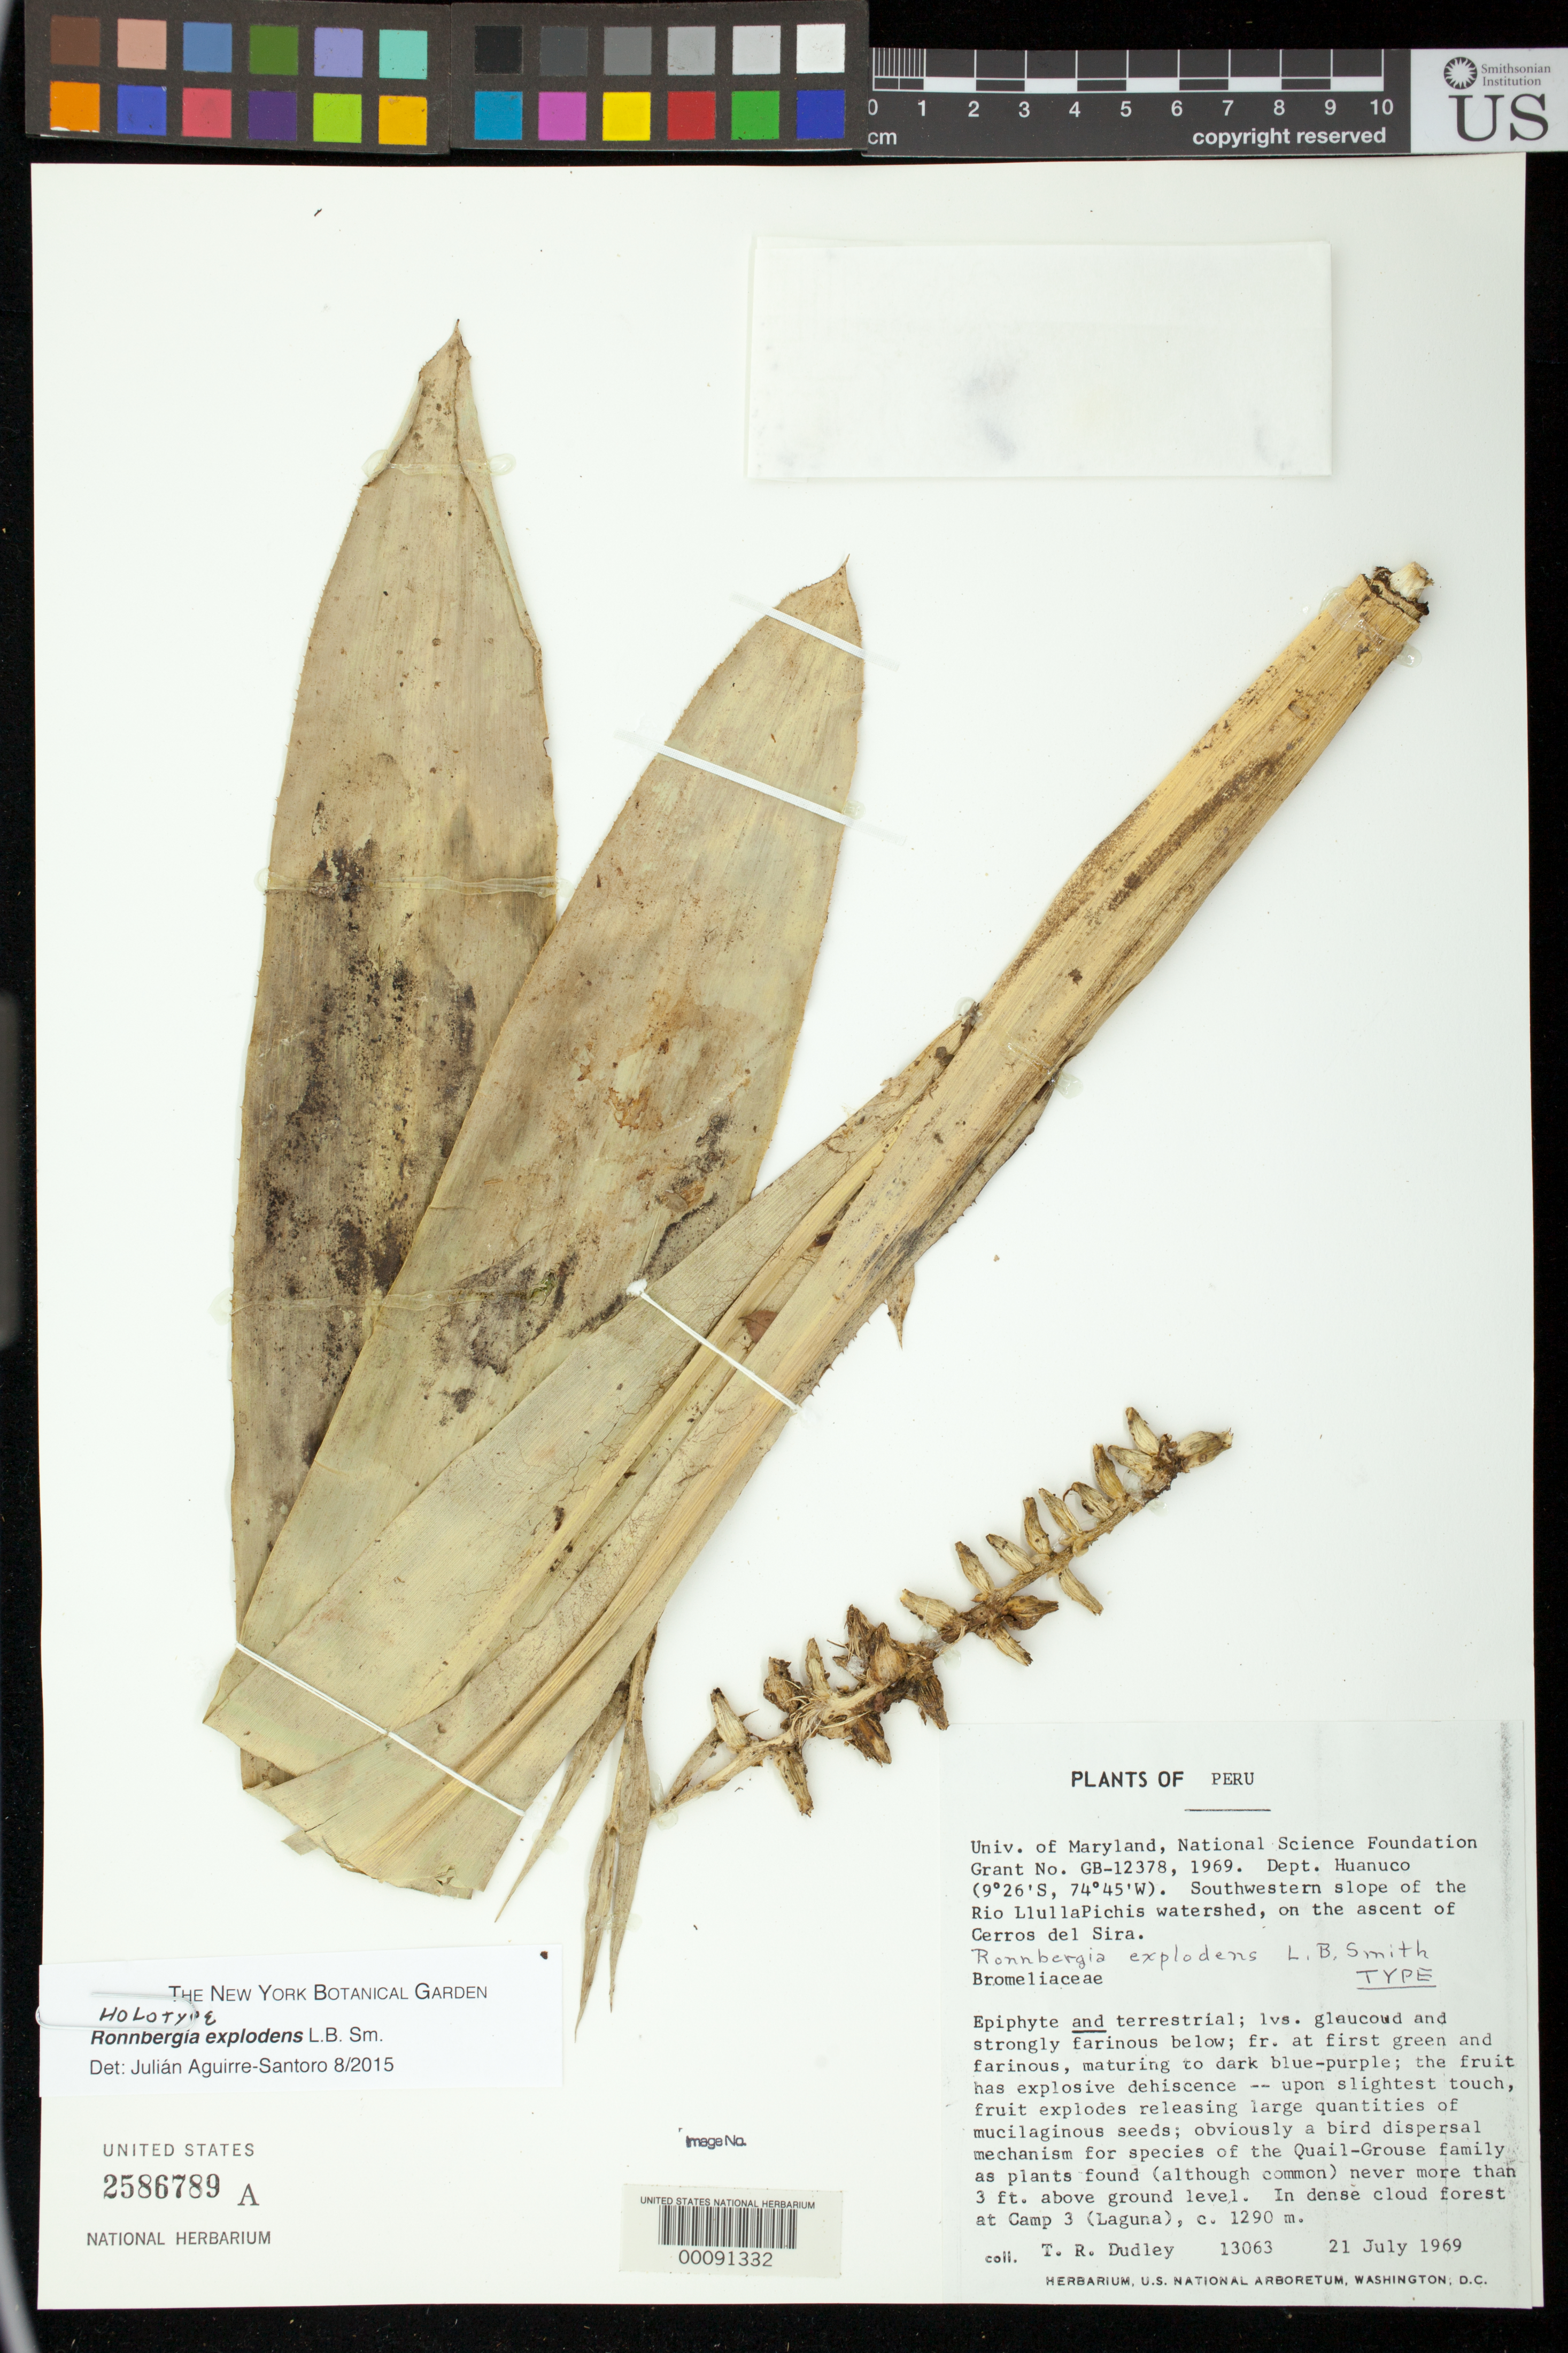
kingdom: Plantae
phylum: Tracheophyta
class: Liliopsida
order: Poales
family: Bromeliaceae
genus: Ronnbergia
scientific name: Ronnbergia explodens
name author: L.B. Sm.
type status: Holotype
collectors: T. R. Dudley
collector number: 13063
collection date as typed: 21 Jul 1969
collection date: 1969-07-21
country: Peru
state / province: Huánuco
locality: Río Llullapichis watershed, ascent of Cerros del Sira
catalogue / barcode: US 2586789A